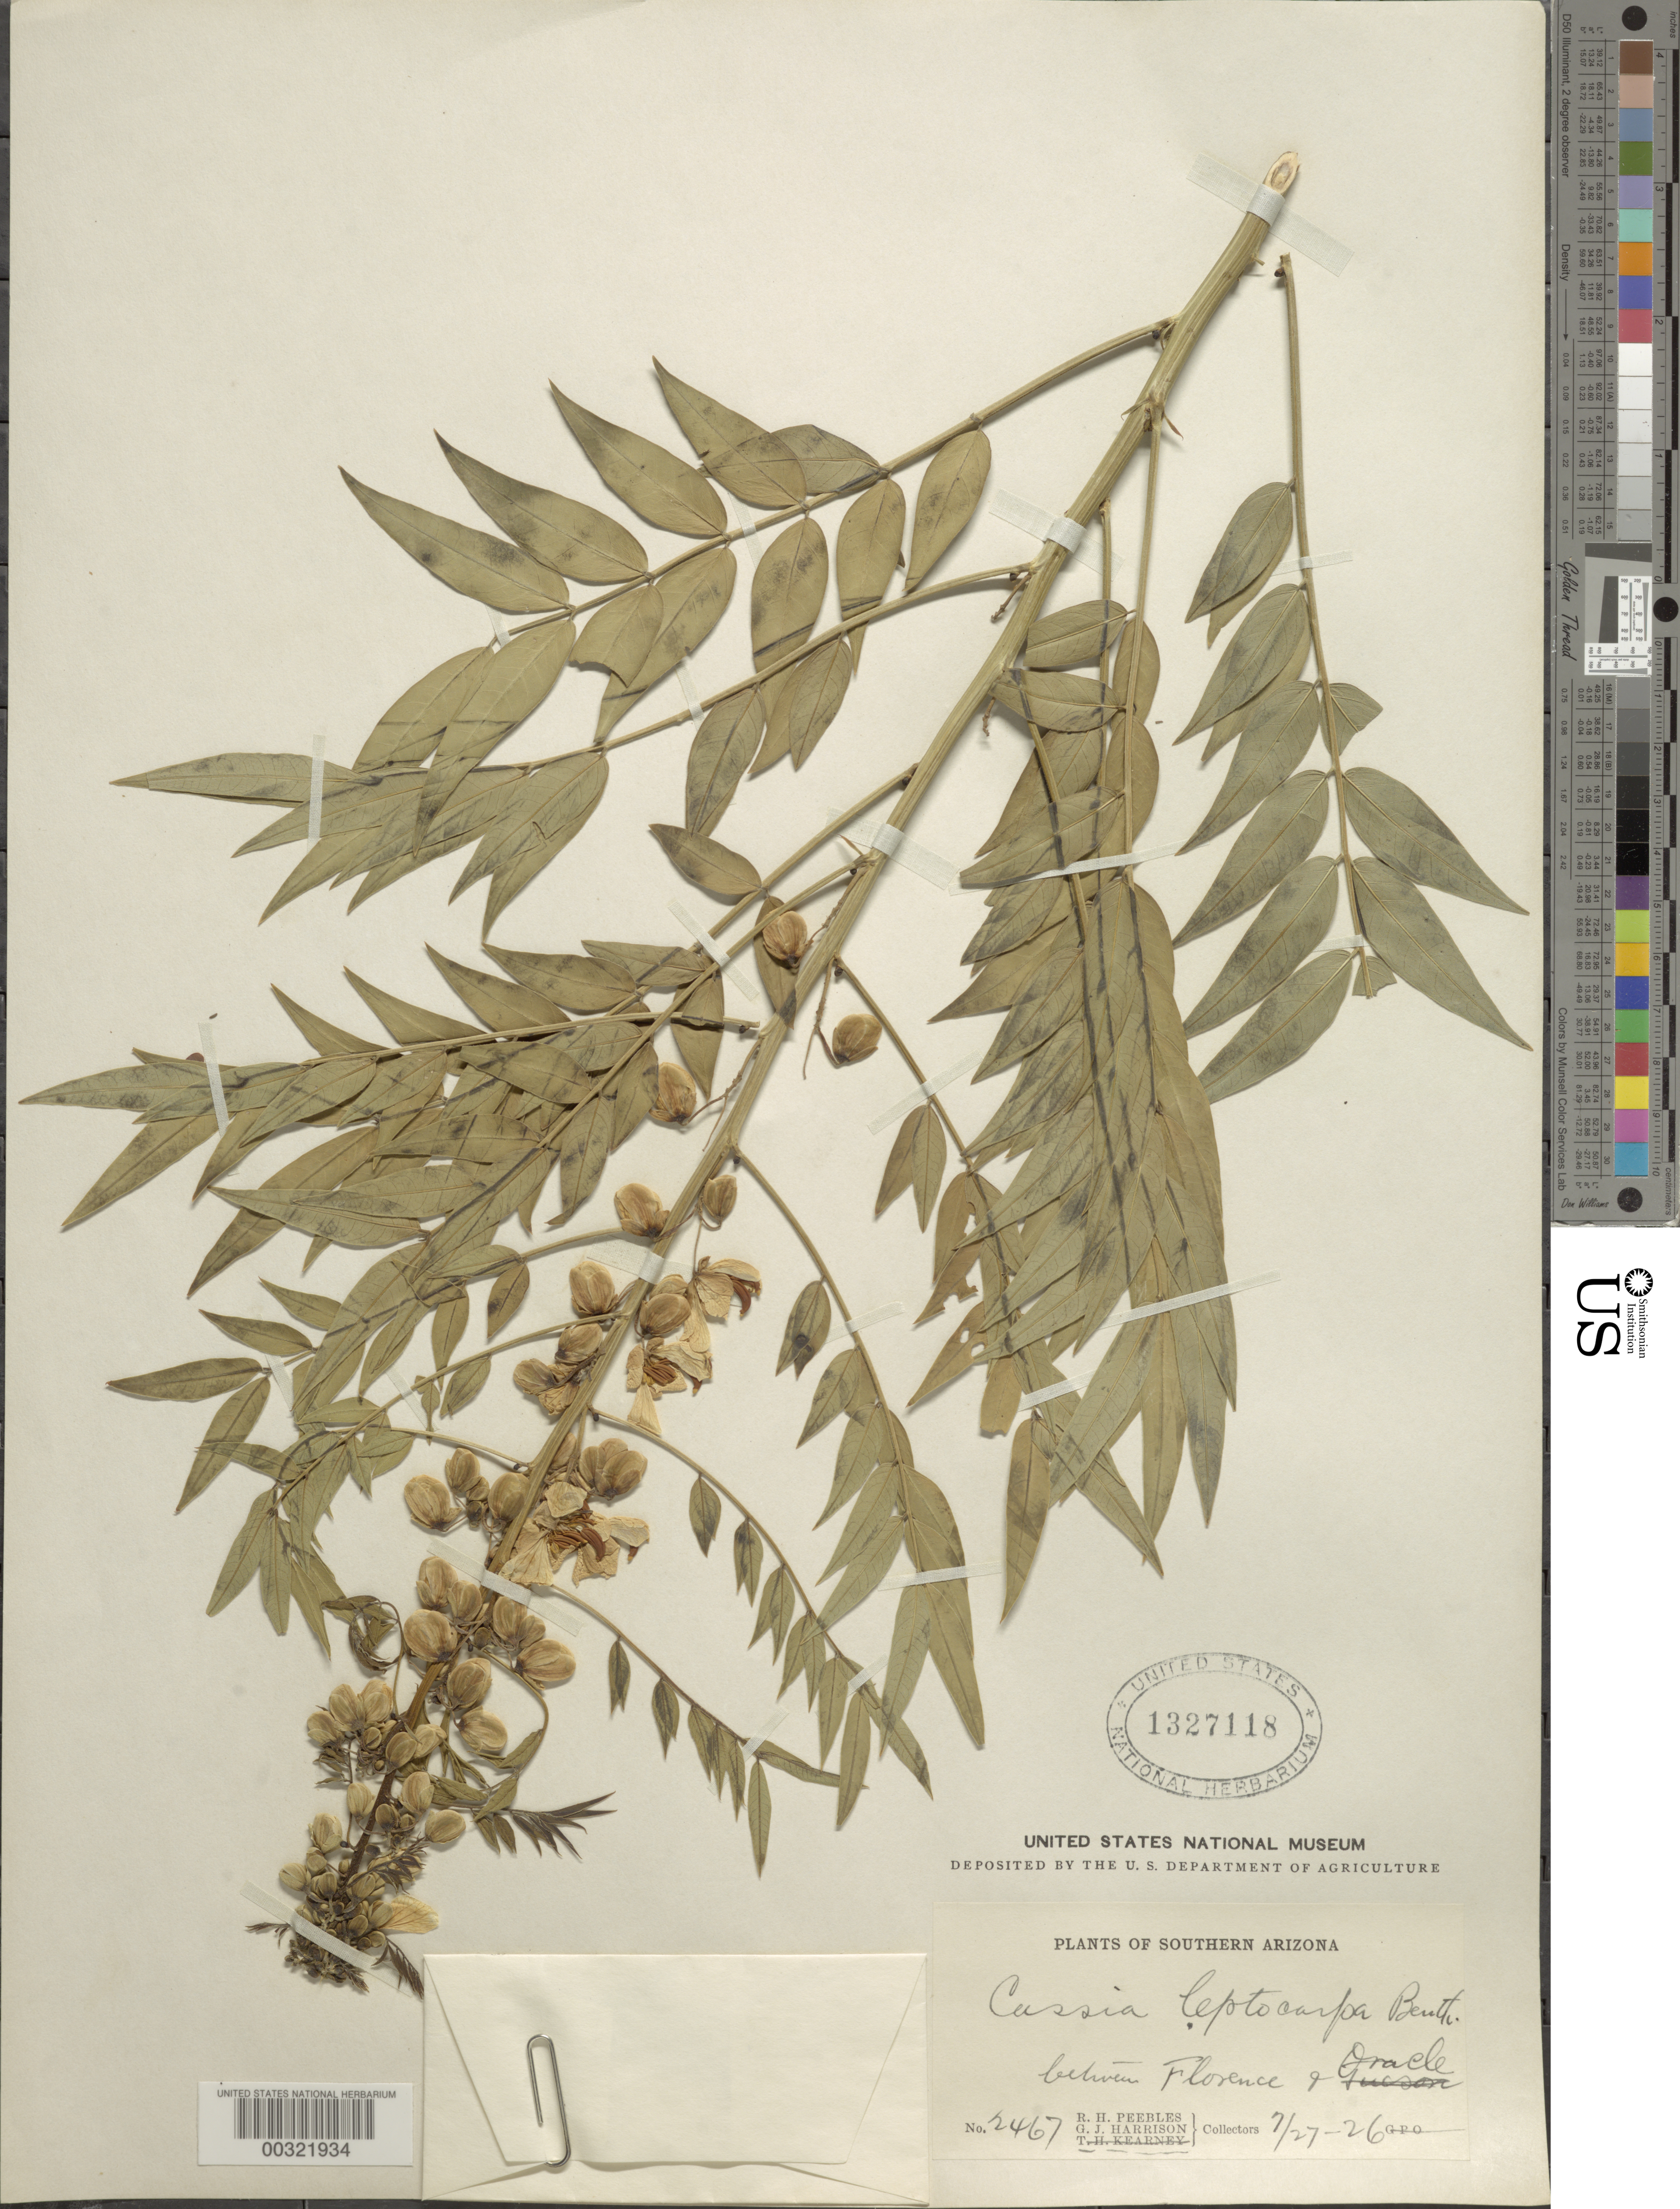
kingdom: Plantae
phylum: Tracheophyta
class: Magnoliopsida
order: Fabales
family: Fabaceae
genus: Senna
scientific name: Senna hirsuta var. leptocarpa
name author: (Benth.) H.S. Irwin & Barneby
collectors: R. Pebbles & G. J. Harrison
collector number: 2467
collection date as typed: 27 Jul 1926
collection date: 1926-07-27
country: United States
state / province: Arizona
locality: Between florence and oracle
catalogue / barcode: US 1327118